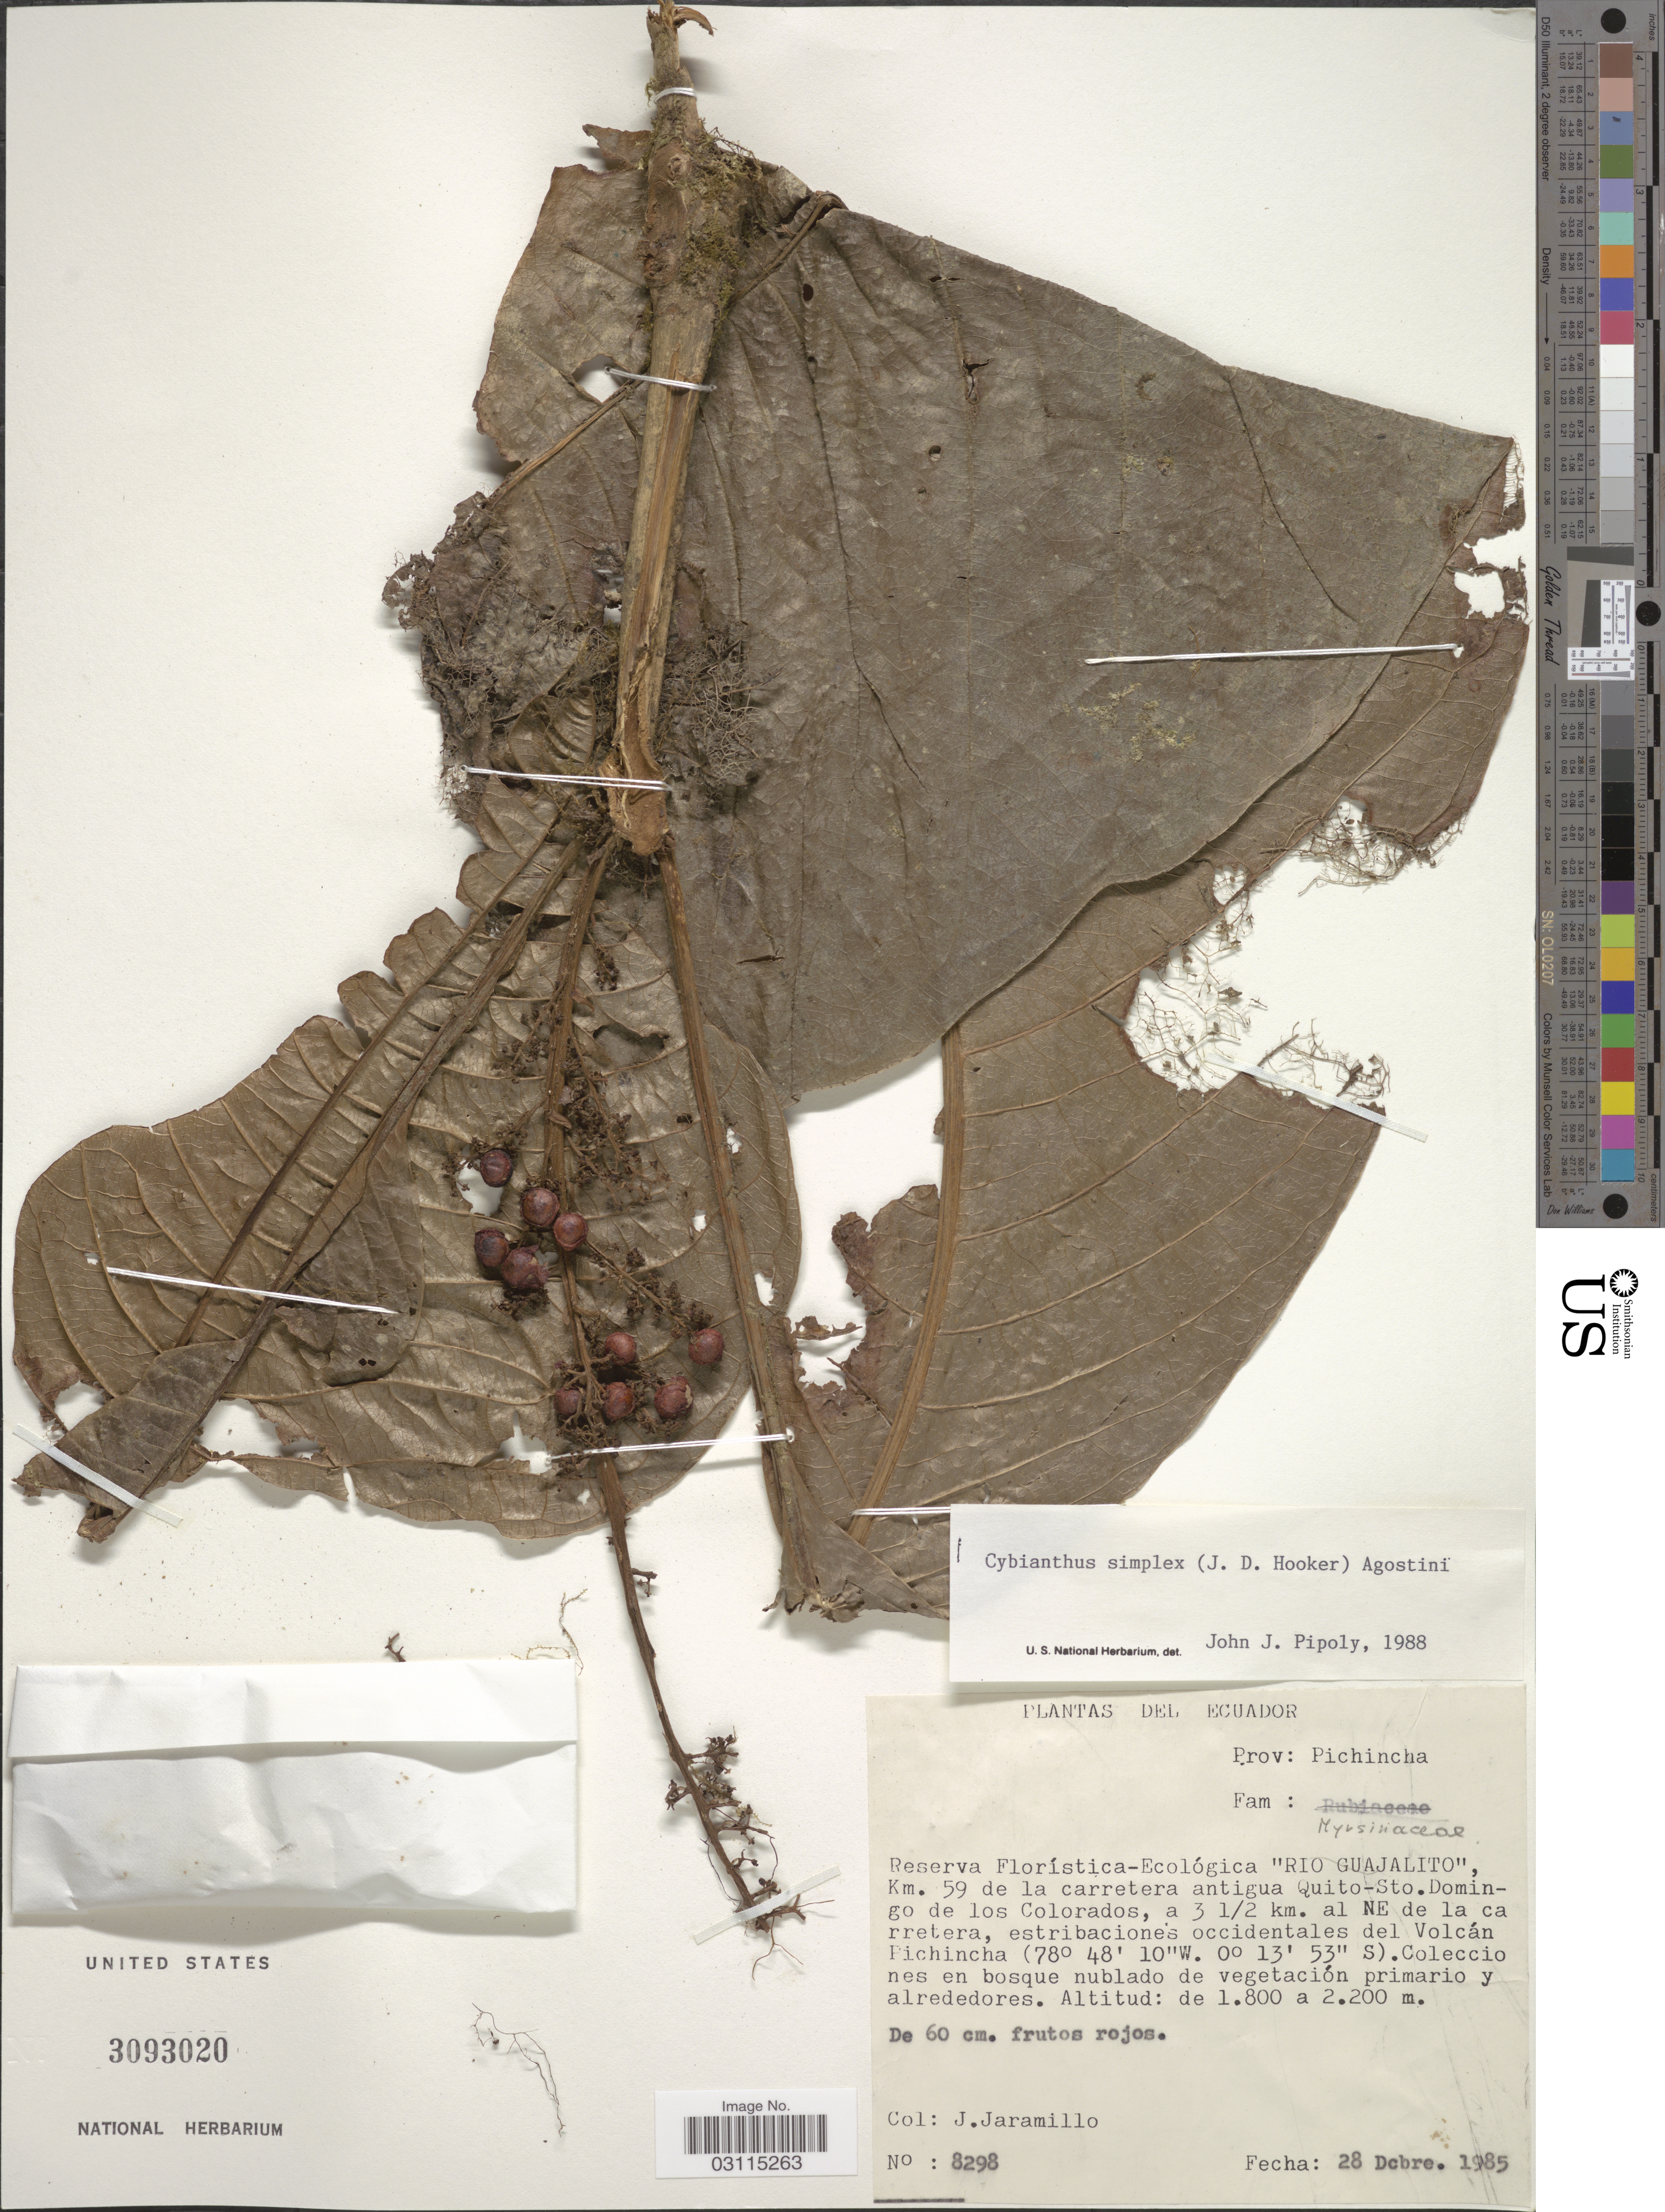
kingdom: Plantae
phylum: Tracheophyta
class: Magnoliopsida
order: Ericales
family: Primulaceae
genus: Cybianthus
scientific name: Cybianthus simplex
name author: (Hook. f.) G. Agostini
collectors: J. Jaramillo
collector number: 8298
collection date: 1985-12-28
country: Ecuador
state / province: Pichincha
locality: Reserva Florística-Ecológica "Rio Guajalito", Km. 59 de la carretera antigua Quito-Sto. Domingo de los Colorados, a 3½ km. al NE de la carretera, estribaciones occidentales del Volcán Pichincha.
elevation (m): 1800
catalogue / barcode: US 3093020